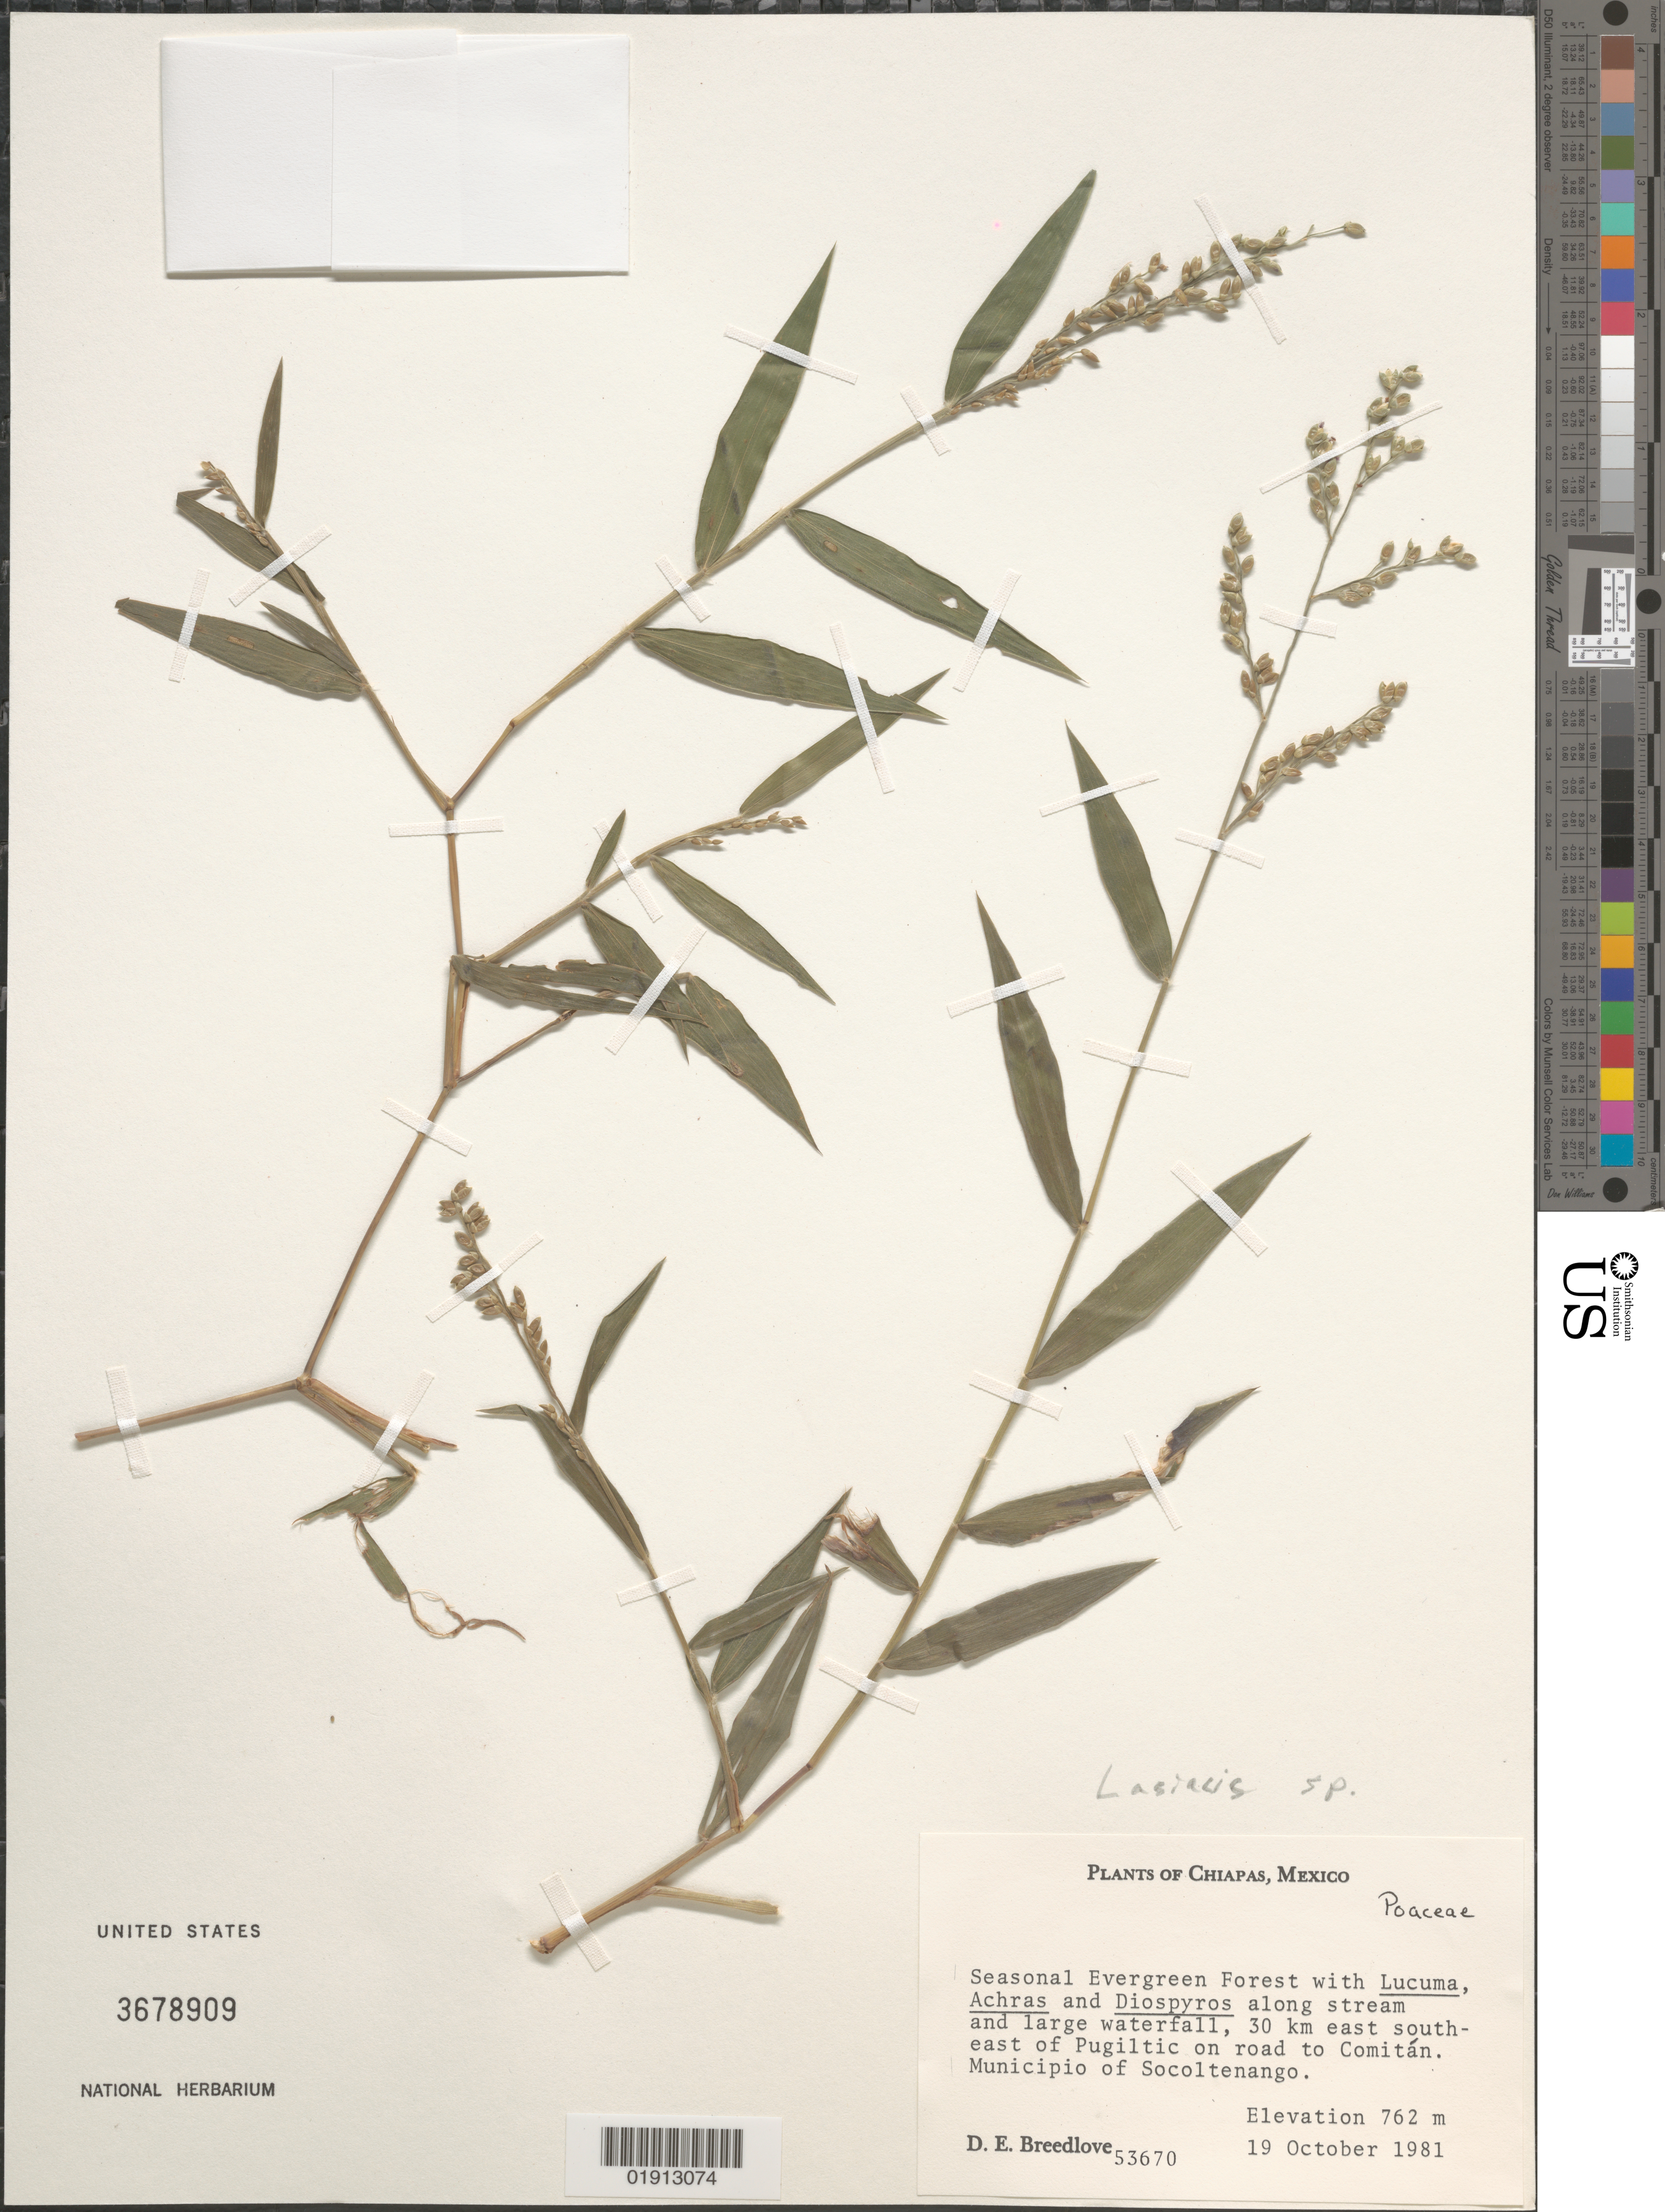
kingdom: Plantae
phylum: Tracheophyta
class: Liliopsida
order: Poales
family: Poaceae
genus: Lasiacis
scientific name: Lasiacis sp.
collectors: D. E. Breedlove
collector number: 53670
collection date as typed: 19 Oct 1981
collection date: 1981-10-19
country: Mexico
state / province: Chiapas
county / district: Socoltenango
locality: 30 km ESE of Pugiltic on road to Comitan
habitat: Along stream and large waterfall.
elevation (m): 762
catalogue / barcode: US 3678909